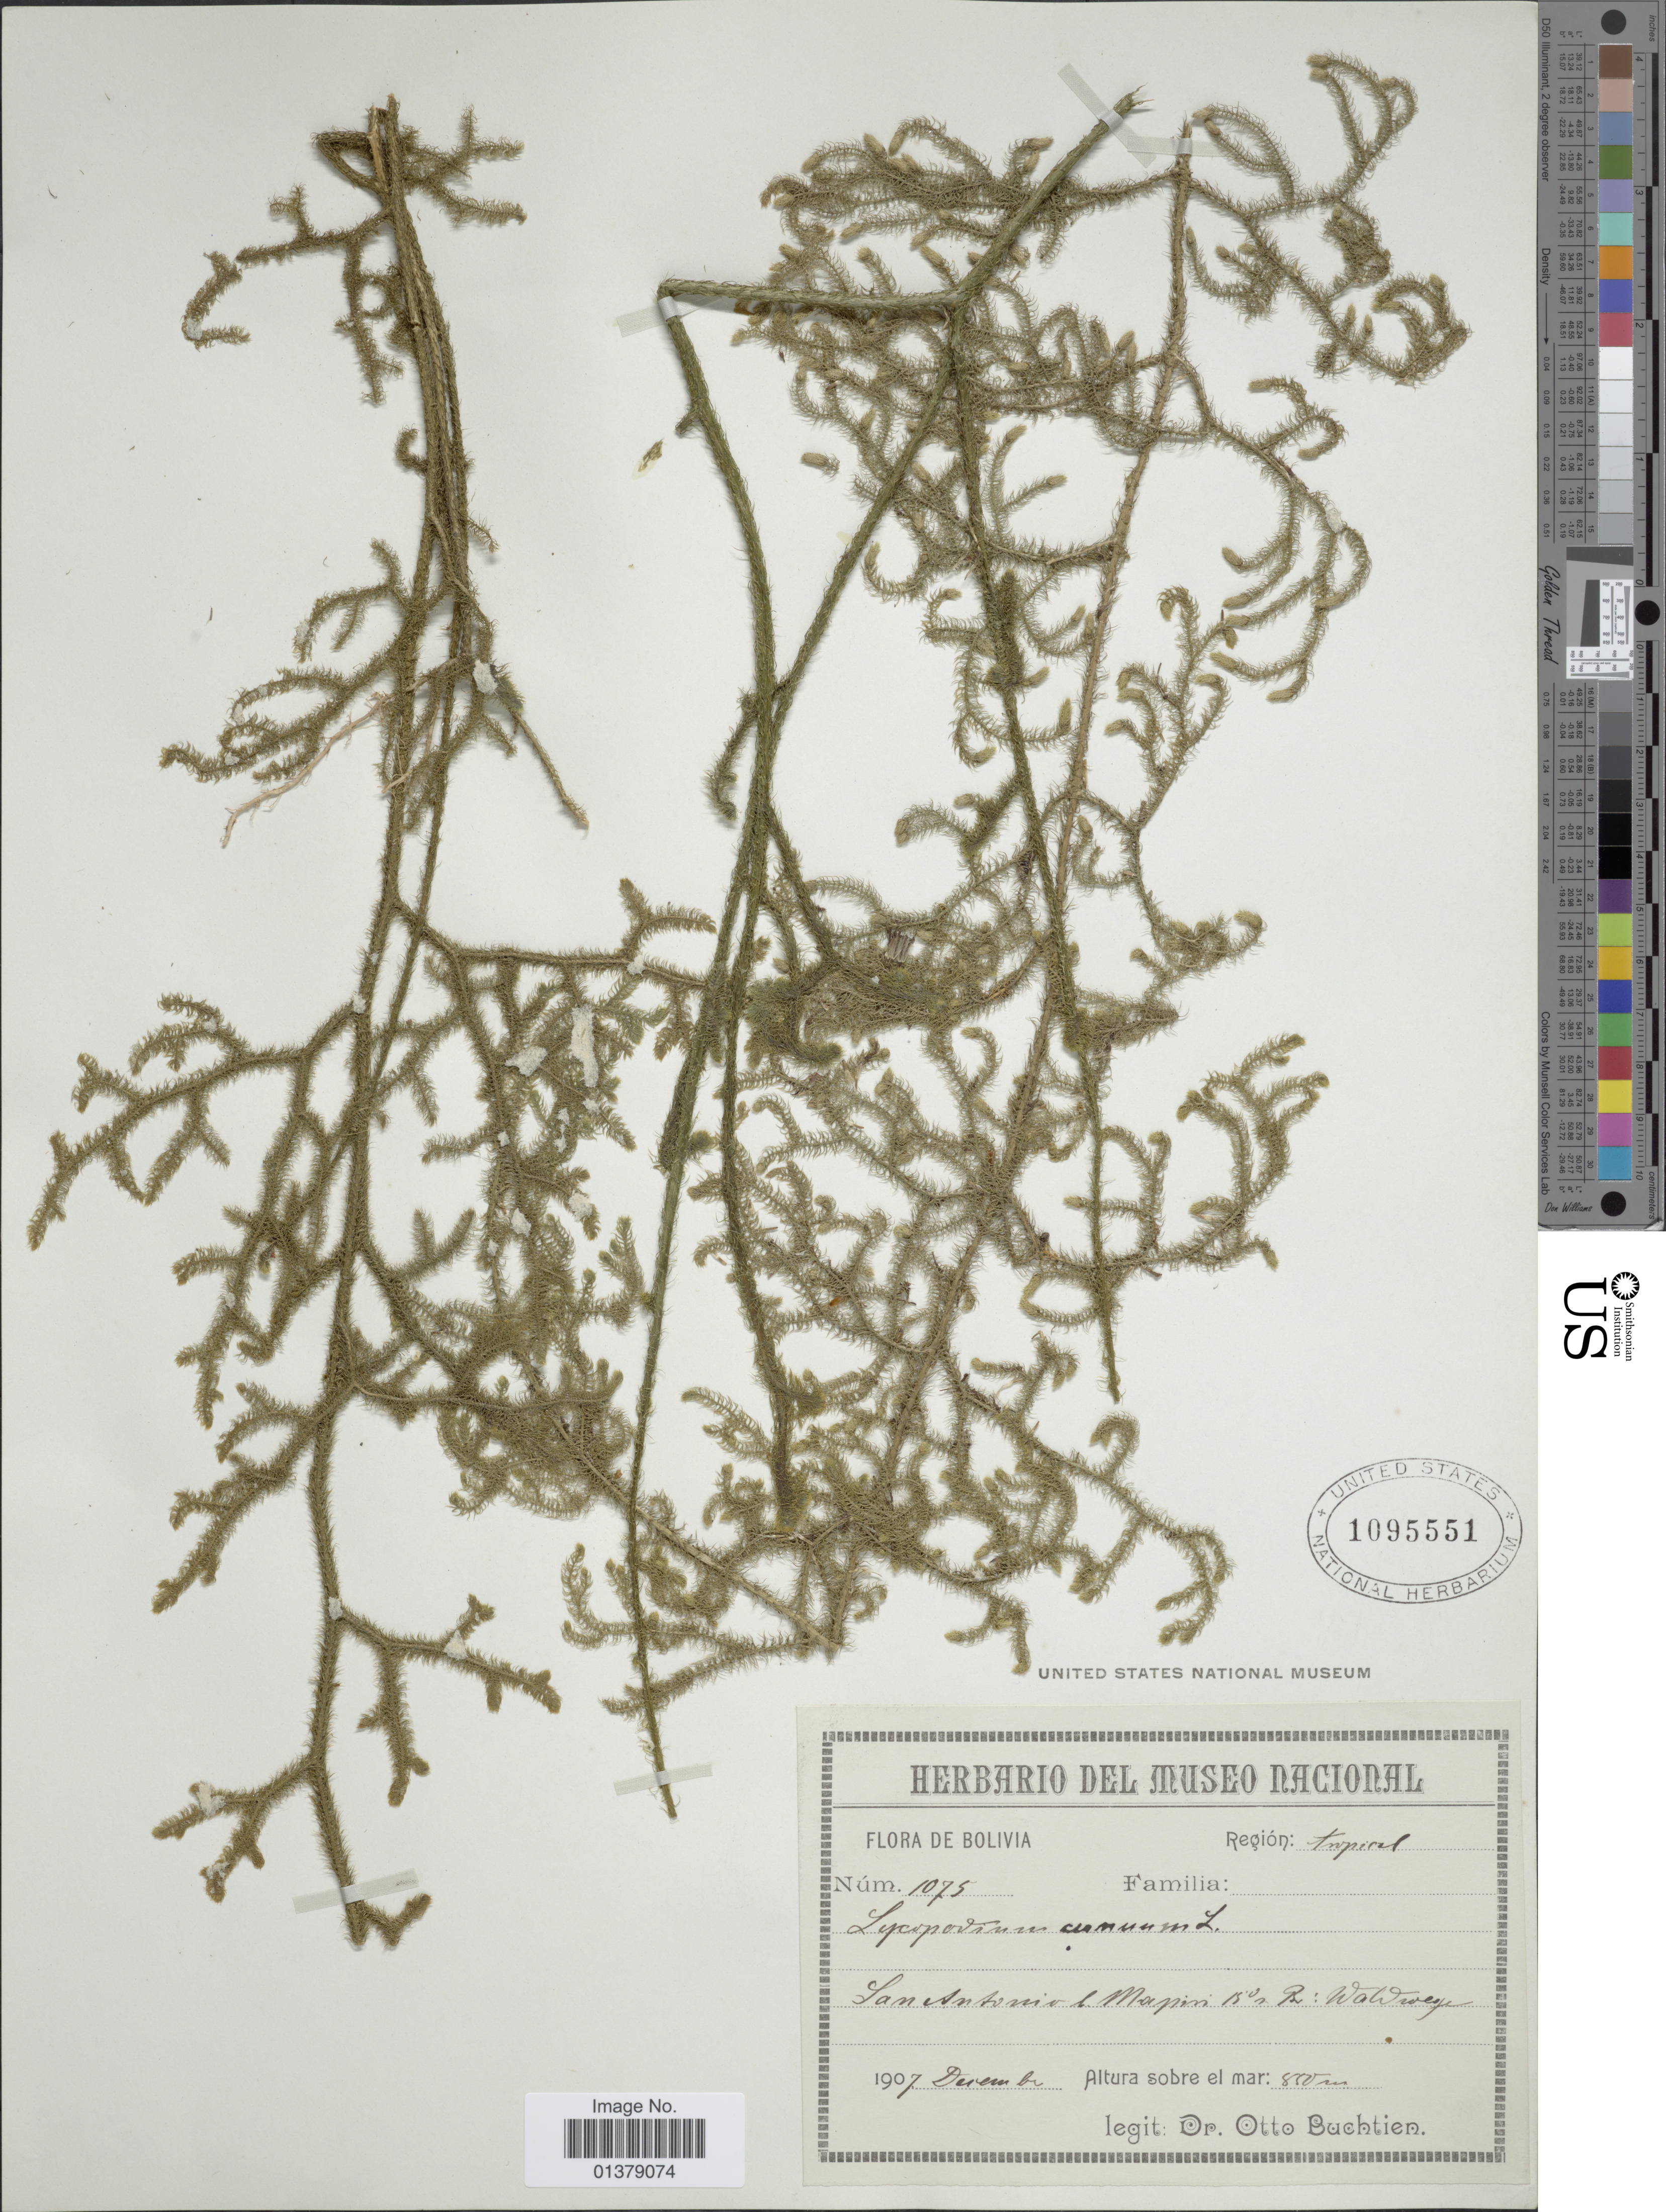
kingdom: Plantae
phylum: Tracheophyta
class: Lycopodiopsida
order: Lycopodiales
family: Lycopodiaceae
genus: Palhinhaea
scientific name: Palhinhaea cernua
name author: (L.) Vasc. & Franco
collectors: O. Buchtien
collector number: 1075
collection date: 1907-12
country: Bolivia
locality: Region tropical, San Antonio b. Mapiri 15° Br: Waldwege.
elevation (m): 800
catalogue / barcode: US 1095551